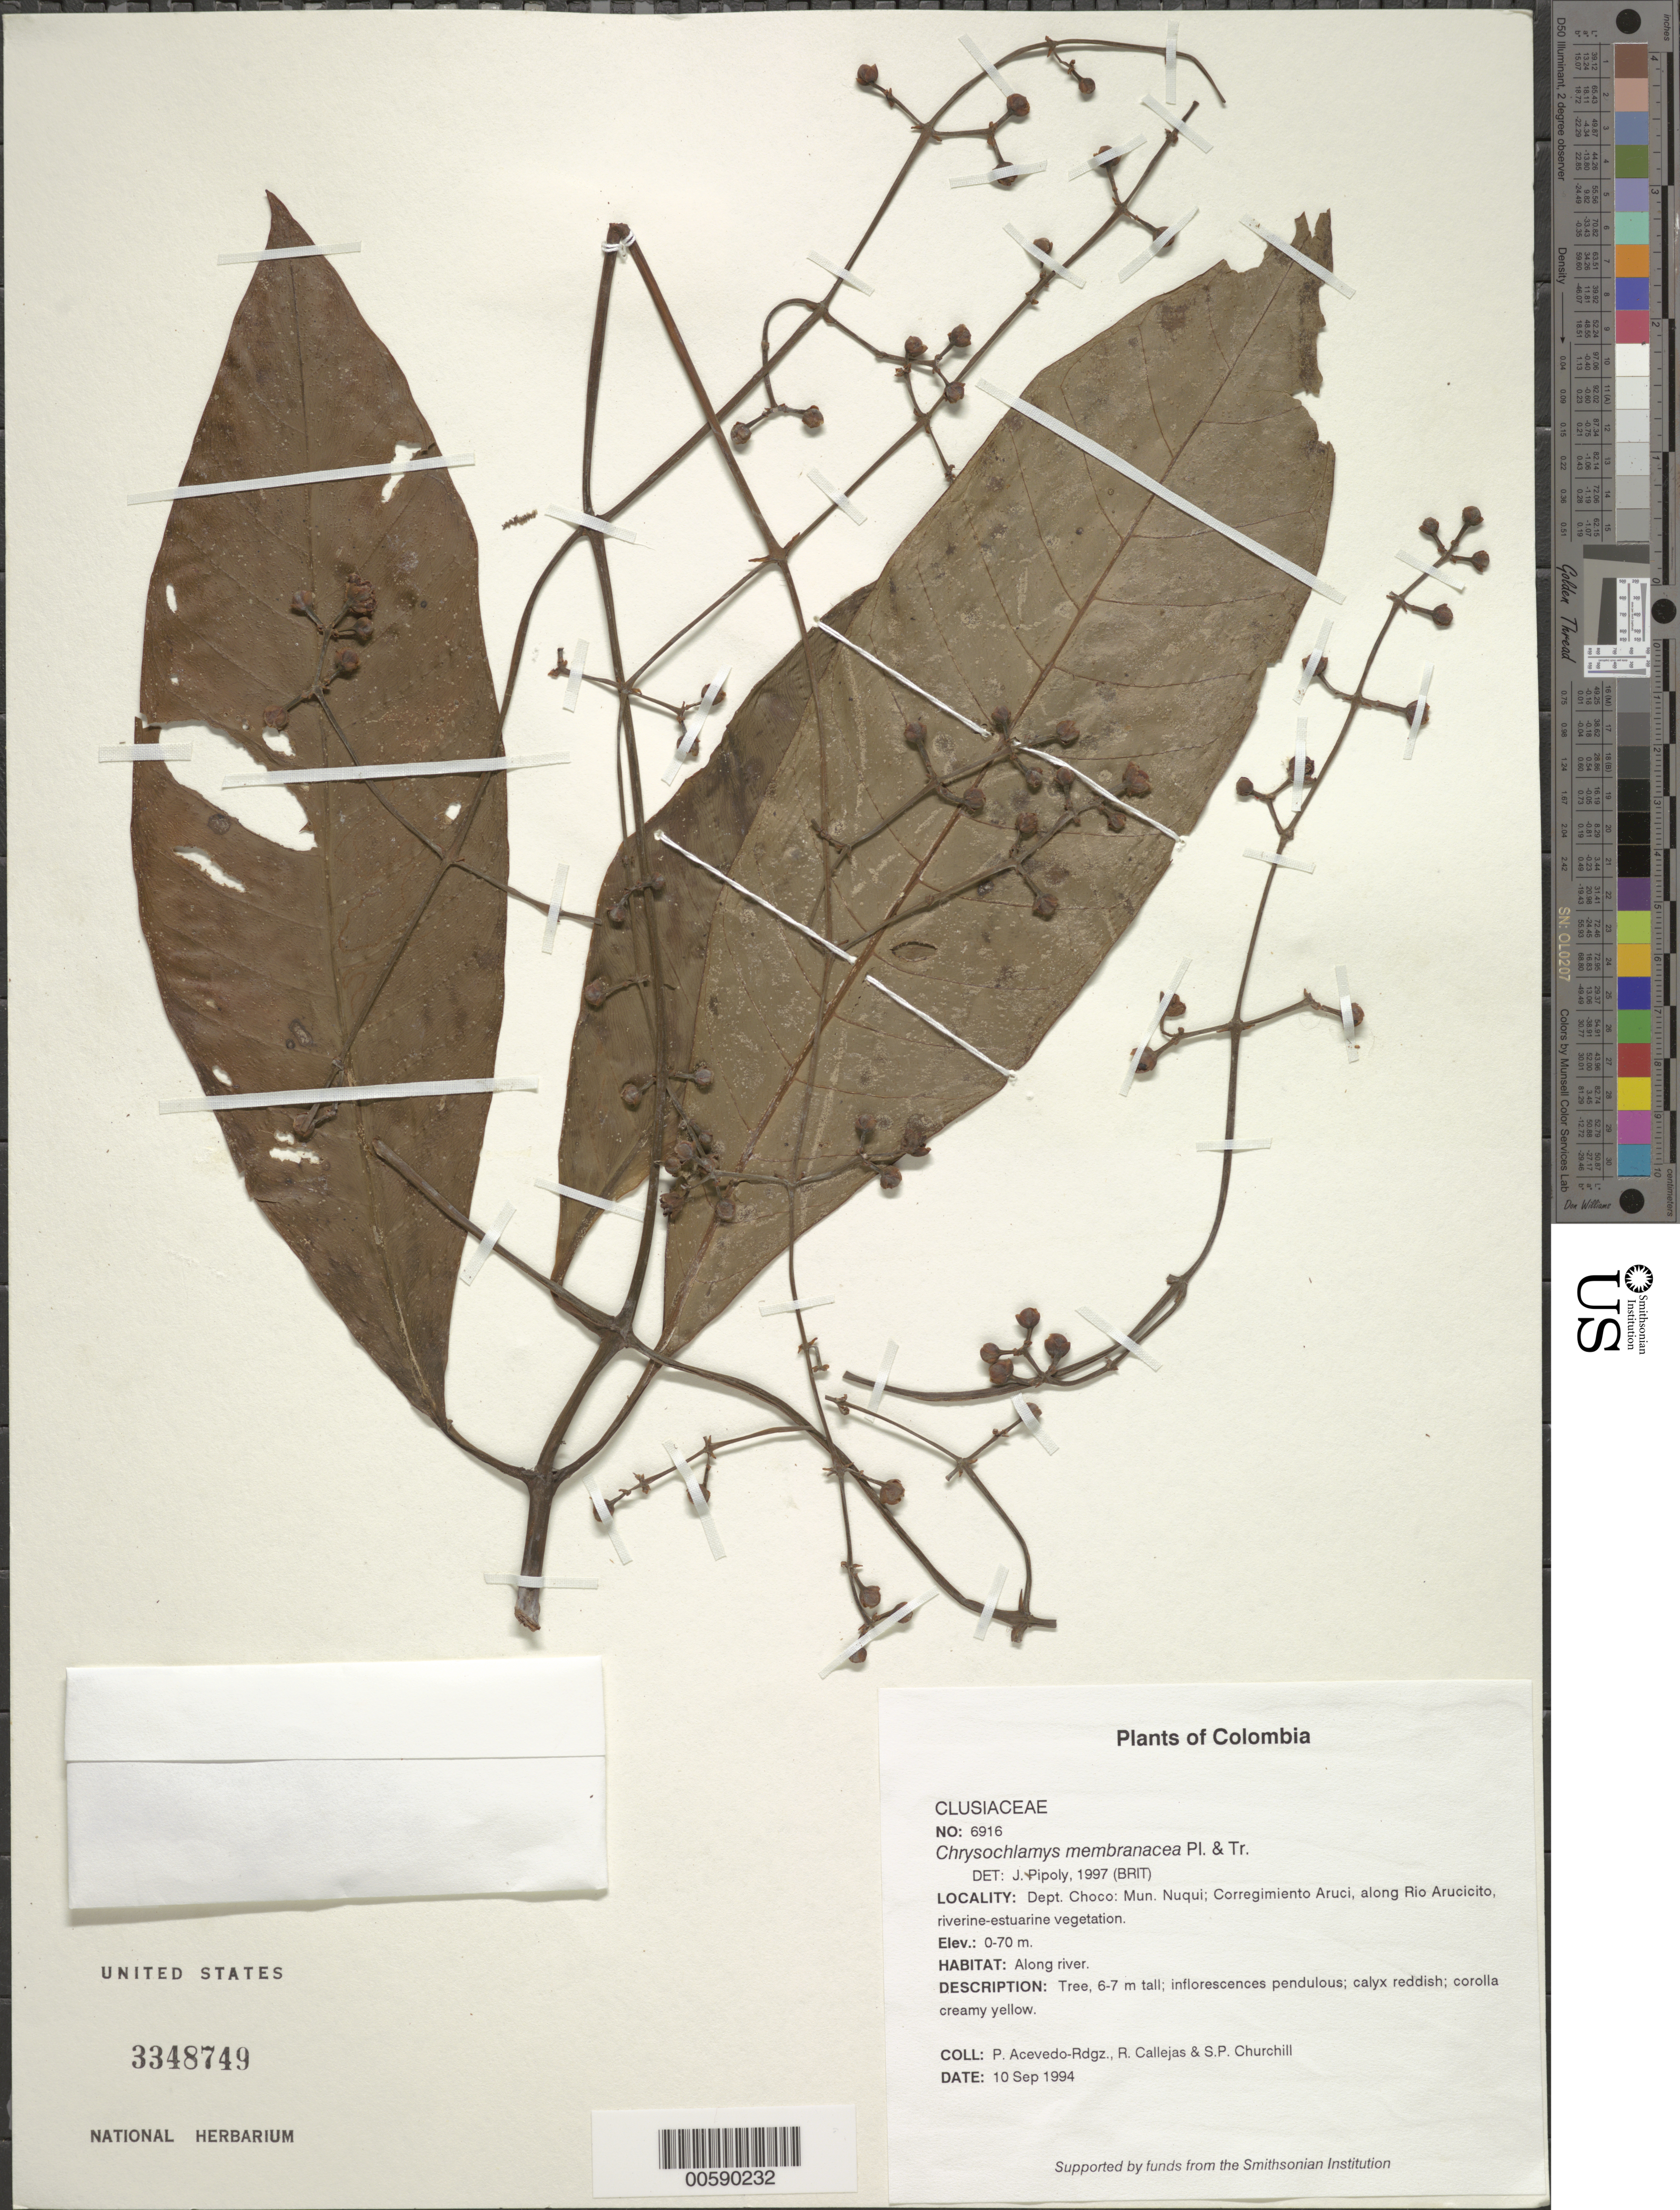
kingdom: Plantae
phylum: Tracheophyta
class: Magnoliopsida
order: Malpighiales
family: Clusiaceae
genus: Chrysochlamys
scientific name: Chrysochlamys membranacea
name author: Planch. & Triana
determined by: Pipoly, J. J., III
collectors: P. Acevedo-Rodr., R. Callejas & S. Churchill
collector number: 6916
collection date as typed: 10 Sep 1994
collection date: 1994-09-10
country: Colombia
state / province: Chocó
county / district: Nuqui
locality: Depart. Choco; Mun. Nuqui; Corregimiento Aruci, along Río Arucicito; riverine-starine vegetation.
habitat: Along river.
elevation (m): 0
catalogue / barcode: US 3348749